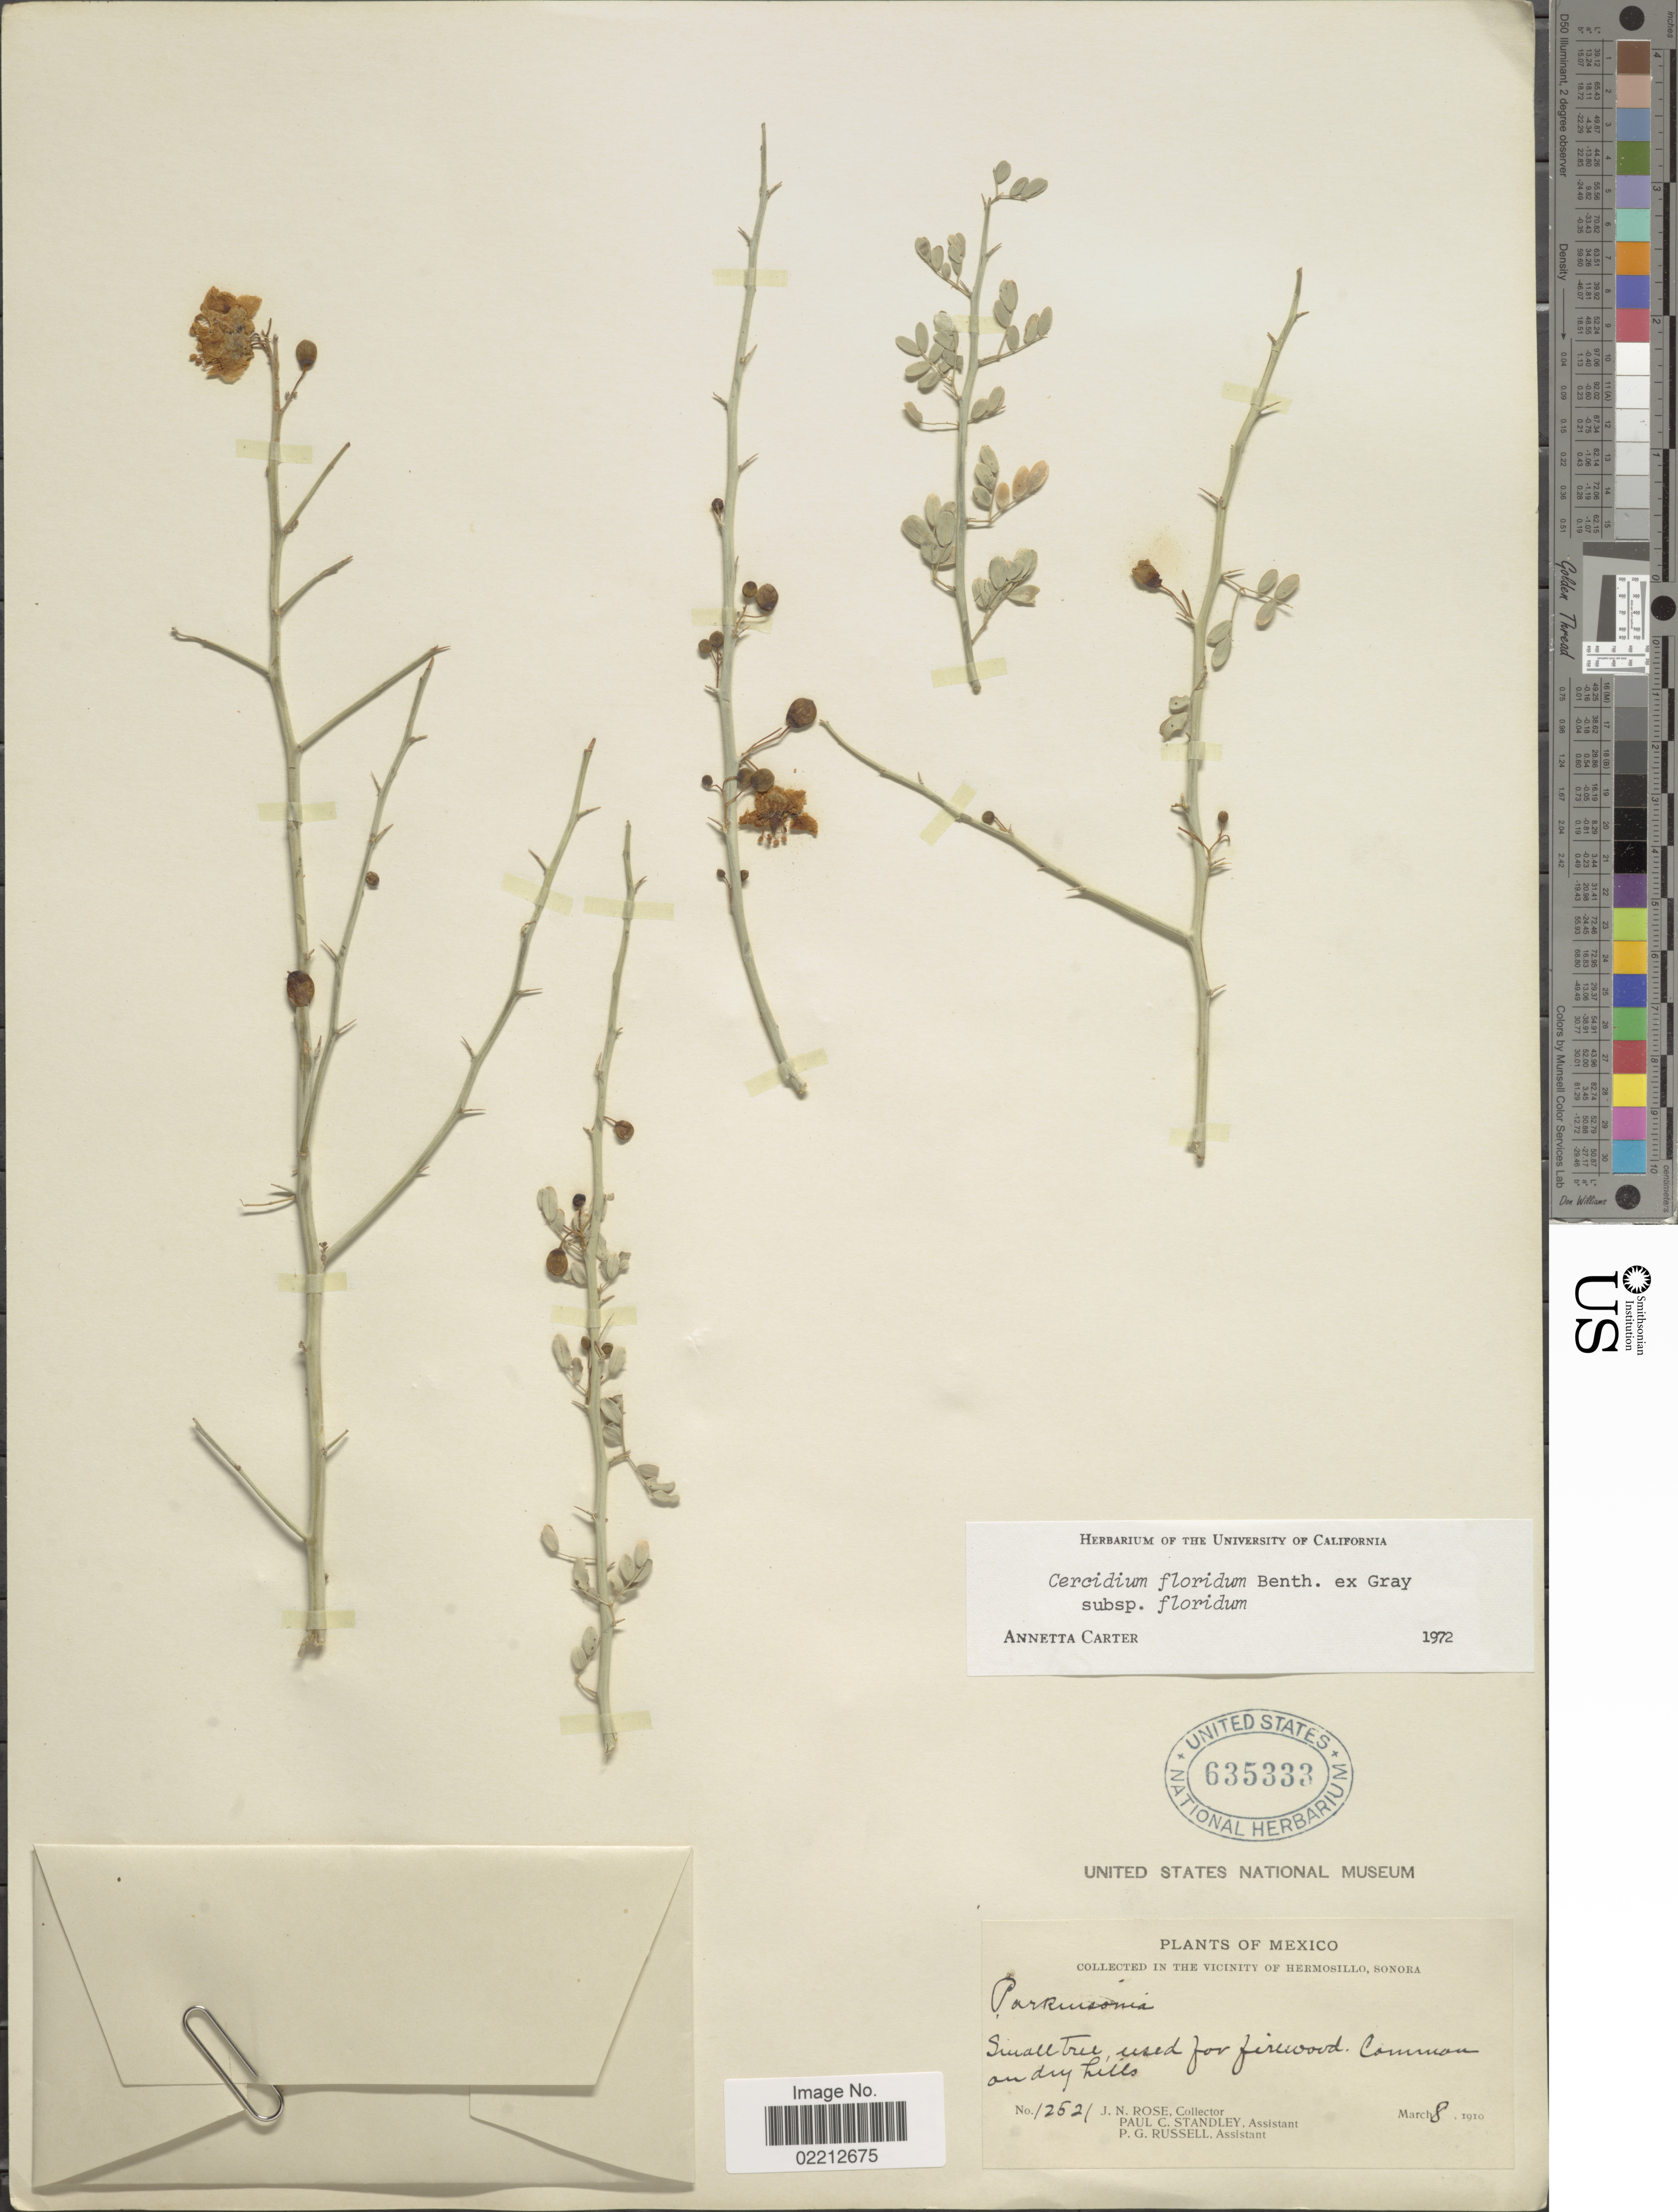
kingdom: Plantae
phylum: Tracheophyta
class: Magnoliopsida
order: Fabales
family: Fabaceae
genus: Parkinsonia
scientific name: Parkinsonia florida subsp. florida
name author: (Benth. ex A. Gray) S. Watson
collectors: J. N. Rose, P. C. Standley & P. G. Russell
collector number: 12521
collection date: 1910-03-08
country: Mexico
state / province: Sonora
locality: Vicinity of Hermosillo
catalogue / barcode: US 635333